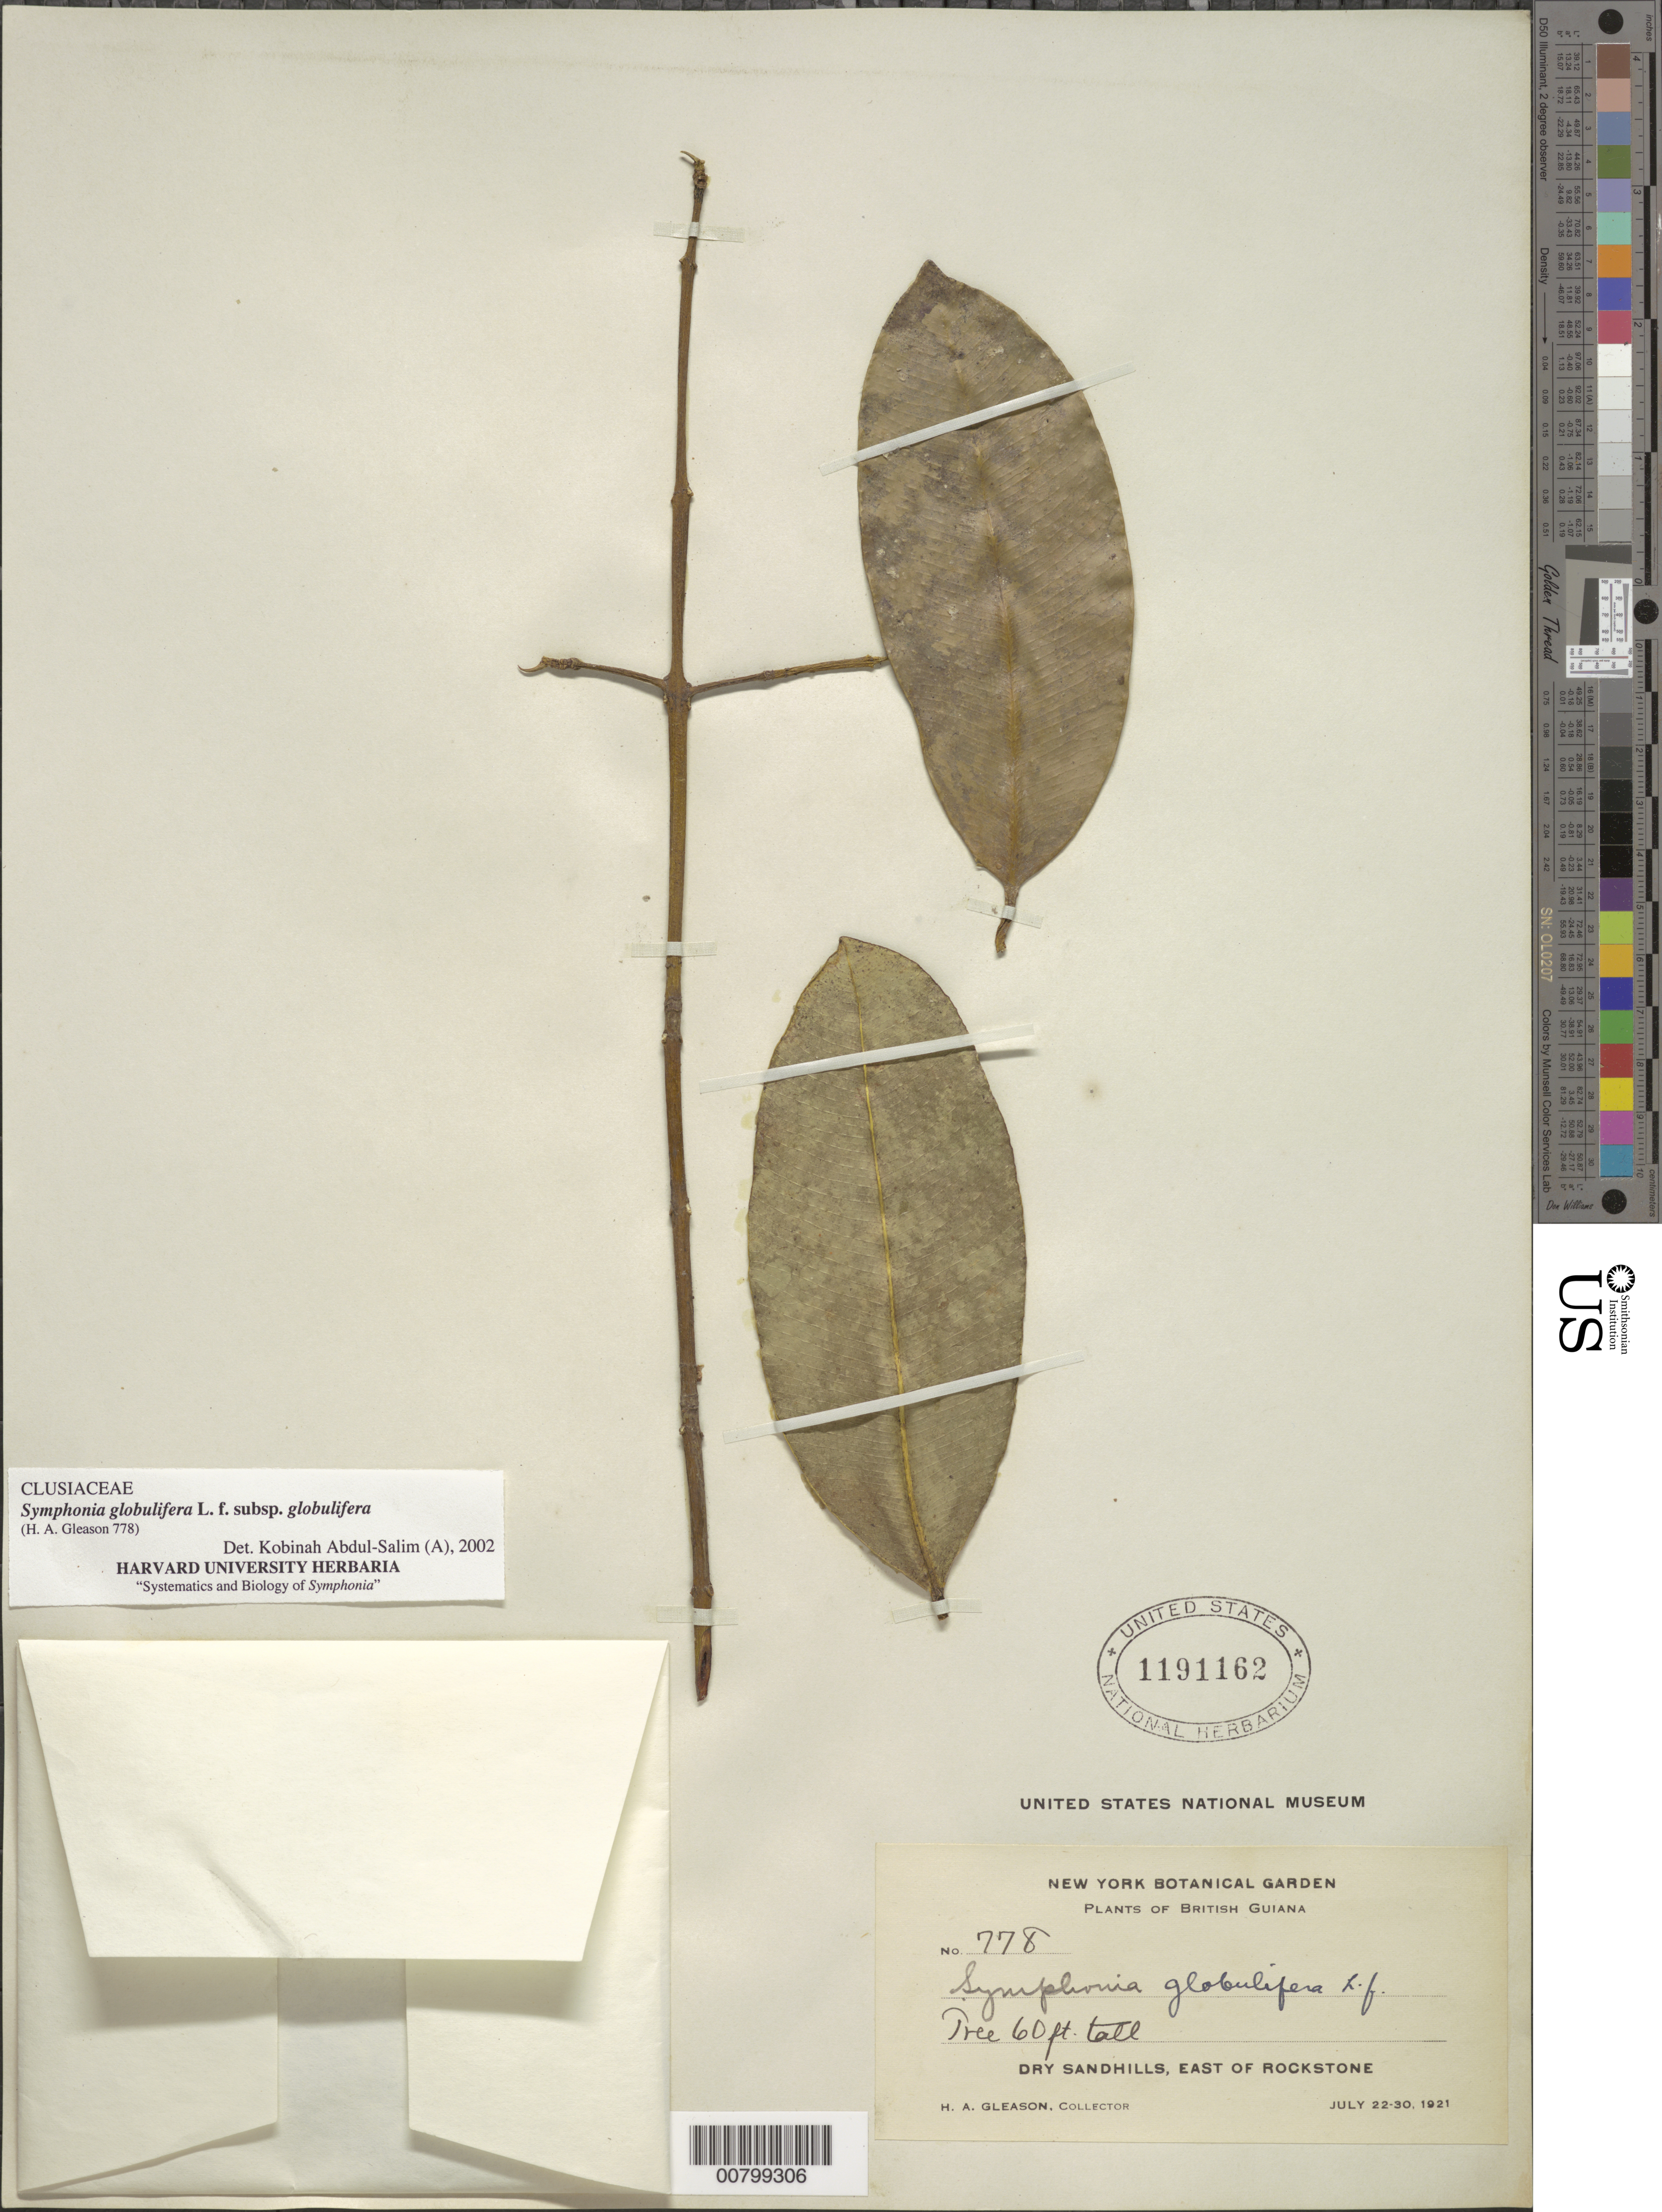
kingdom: Plantae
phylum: Tracheophyta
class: Magnoliopsida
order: Malpighiales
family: Clusiaceae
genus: Symphonia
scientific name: Symphonia globulifera subsp. globulifera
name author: L. f.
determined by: Abdul-Salim, K.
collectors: H. A. Gleason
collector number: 778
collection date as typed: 22-Jul-21 to 30-Jul-21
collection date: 1921-07-22/1921-07-30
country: Guyana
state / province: U. Demerara-Berbice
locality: Rockstone, E of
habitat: Dry sandhills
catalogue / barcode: US 1191162